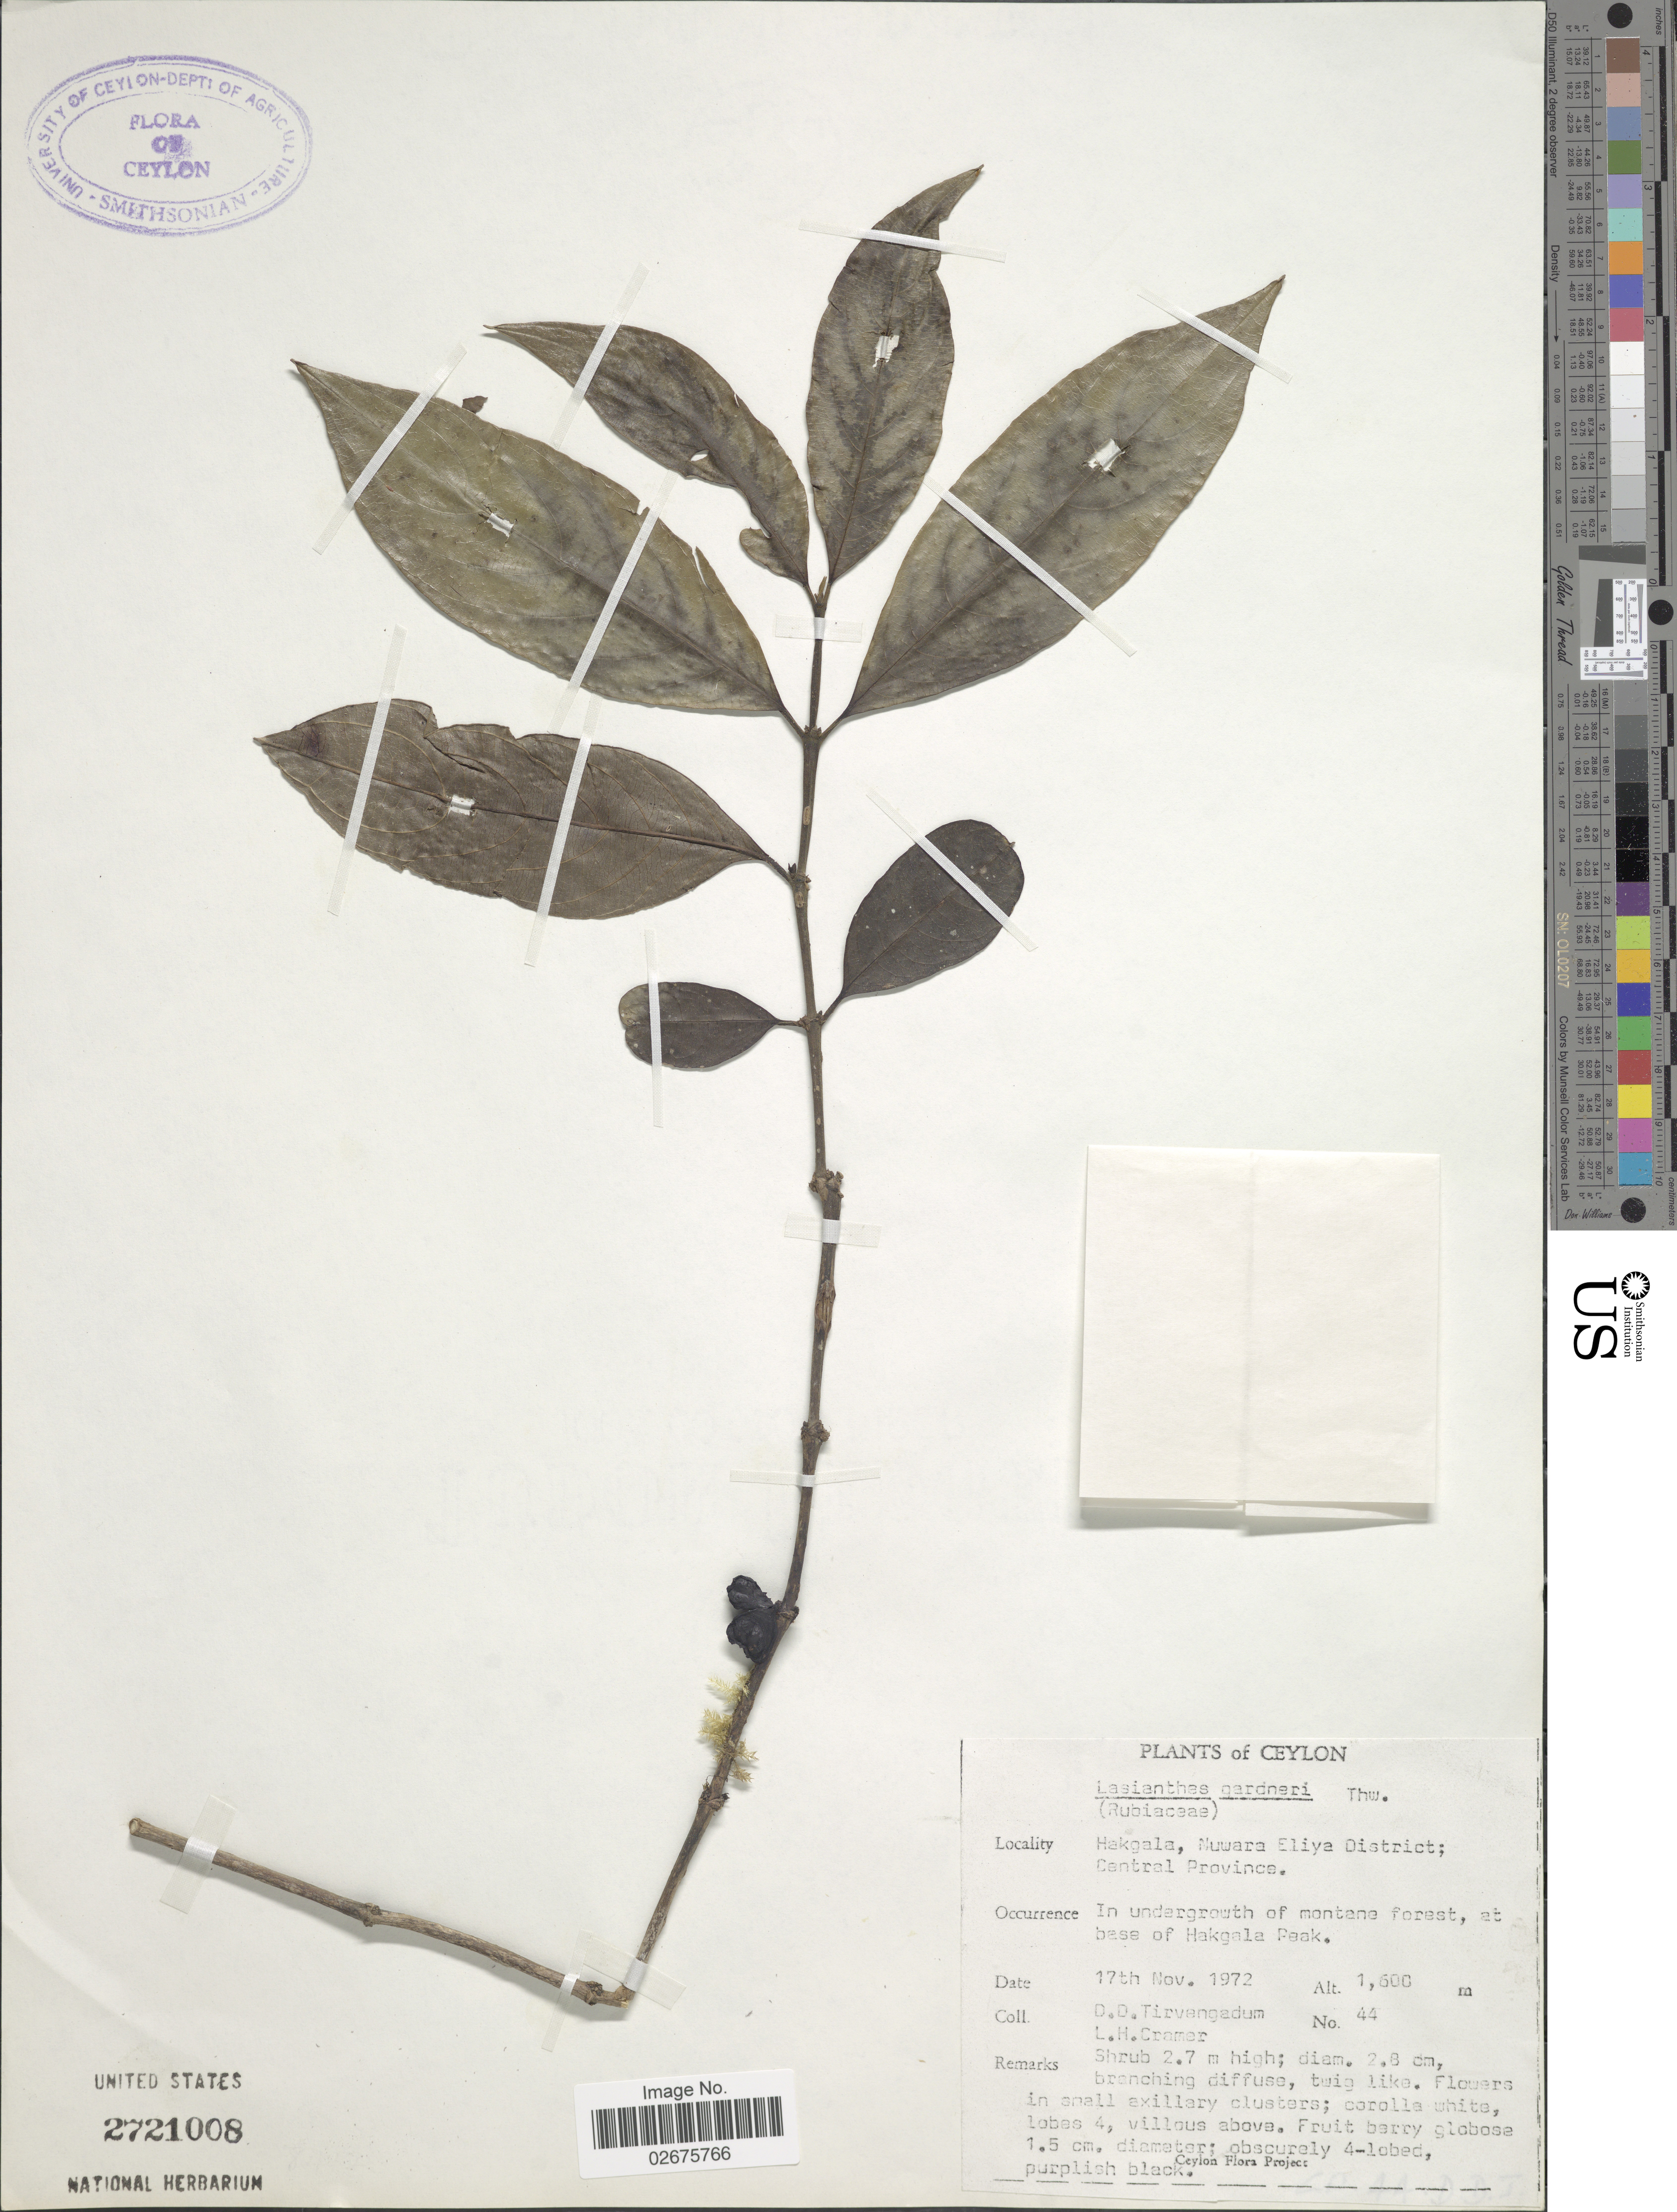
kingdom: Plantae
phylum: Tracheophyta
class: Magnoliopsida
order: Gentianales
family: Rubiaceae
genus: Lasianthus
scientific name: Lasianthus gardneri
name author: (Thwaites) Hook. f.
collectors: D. Tirvengadum & L. H. Cramer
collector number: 44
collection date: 1972-11-17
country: Sri Lanka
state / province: Central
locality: Ceylon, Hakgala, Nuwara Eliya District; Central Province, at base of Hakgala Peak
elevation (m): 1600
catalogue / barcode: US 2721008